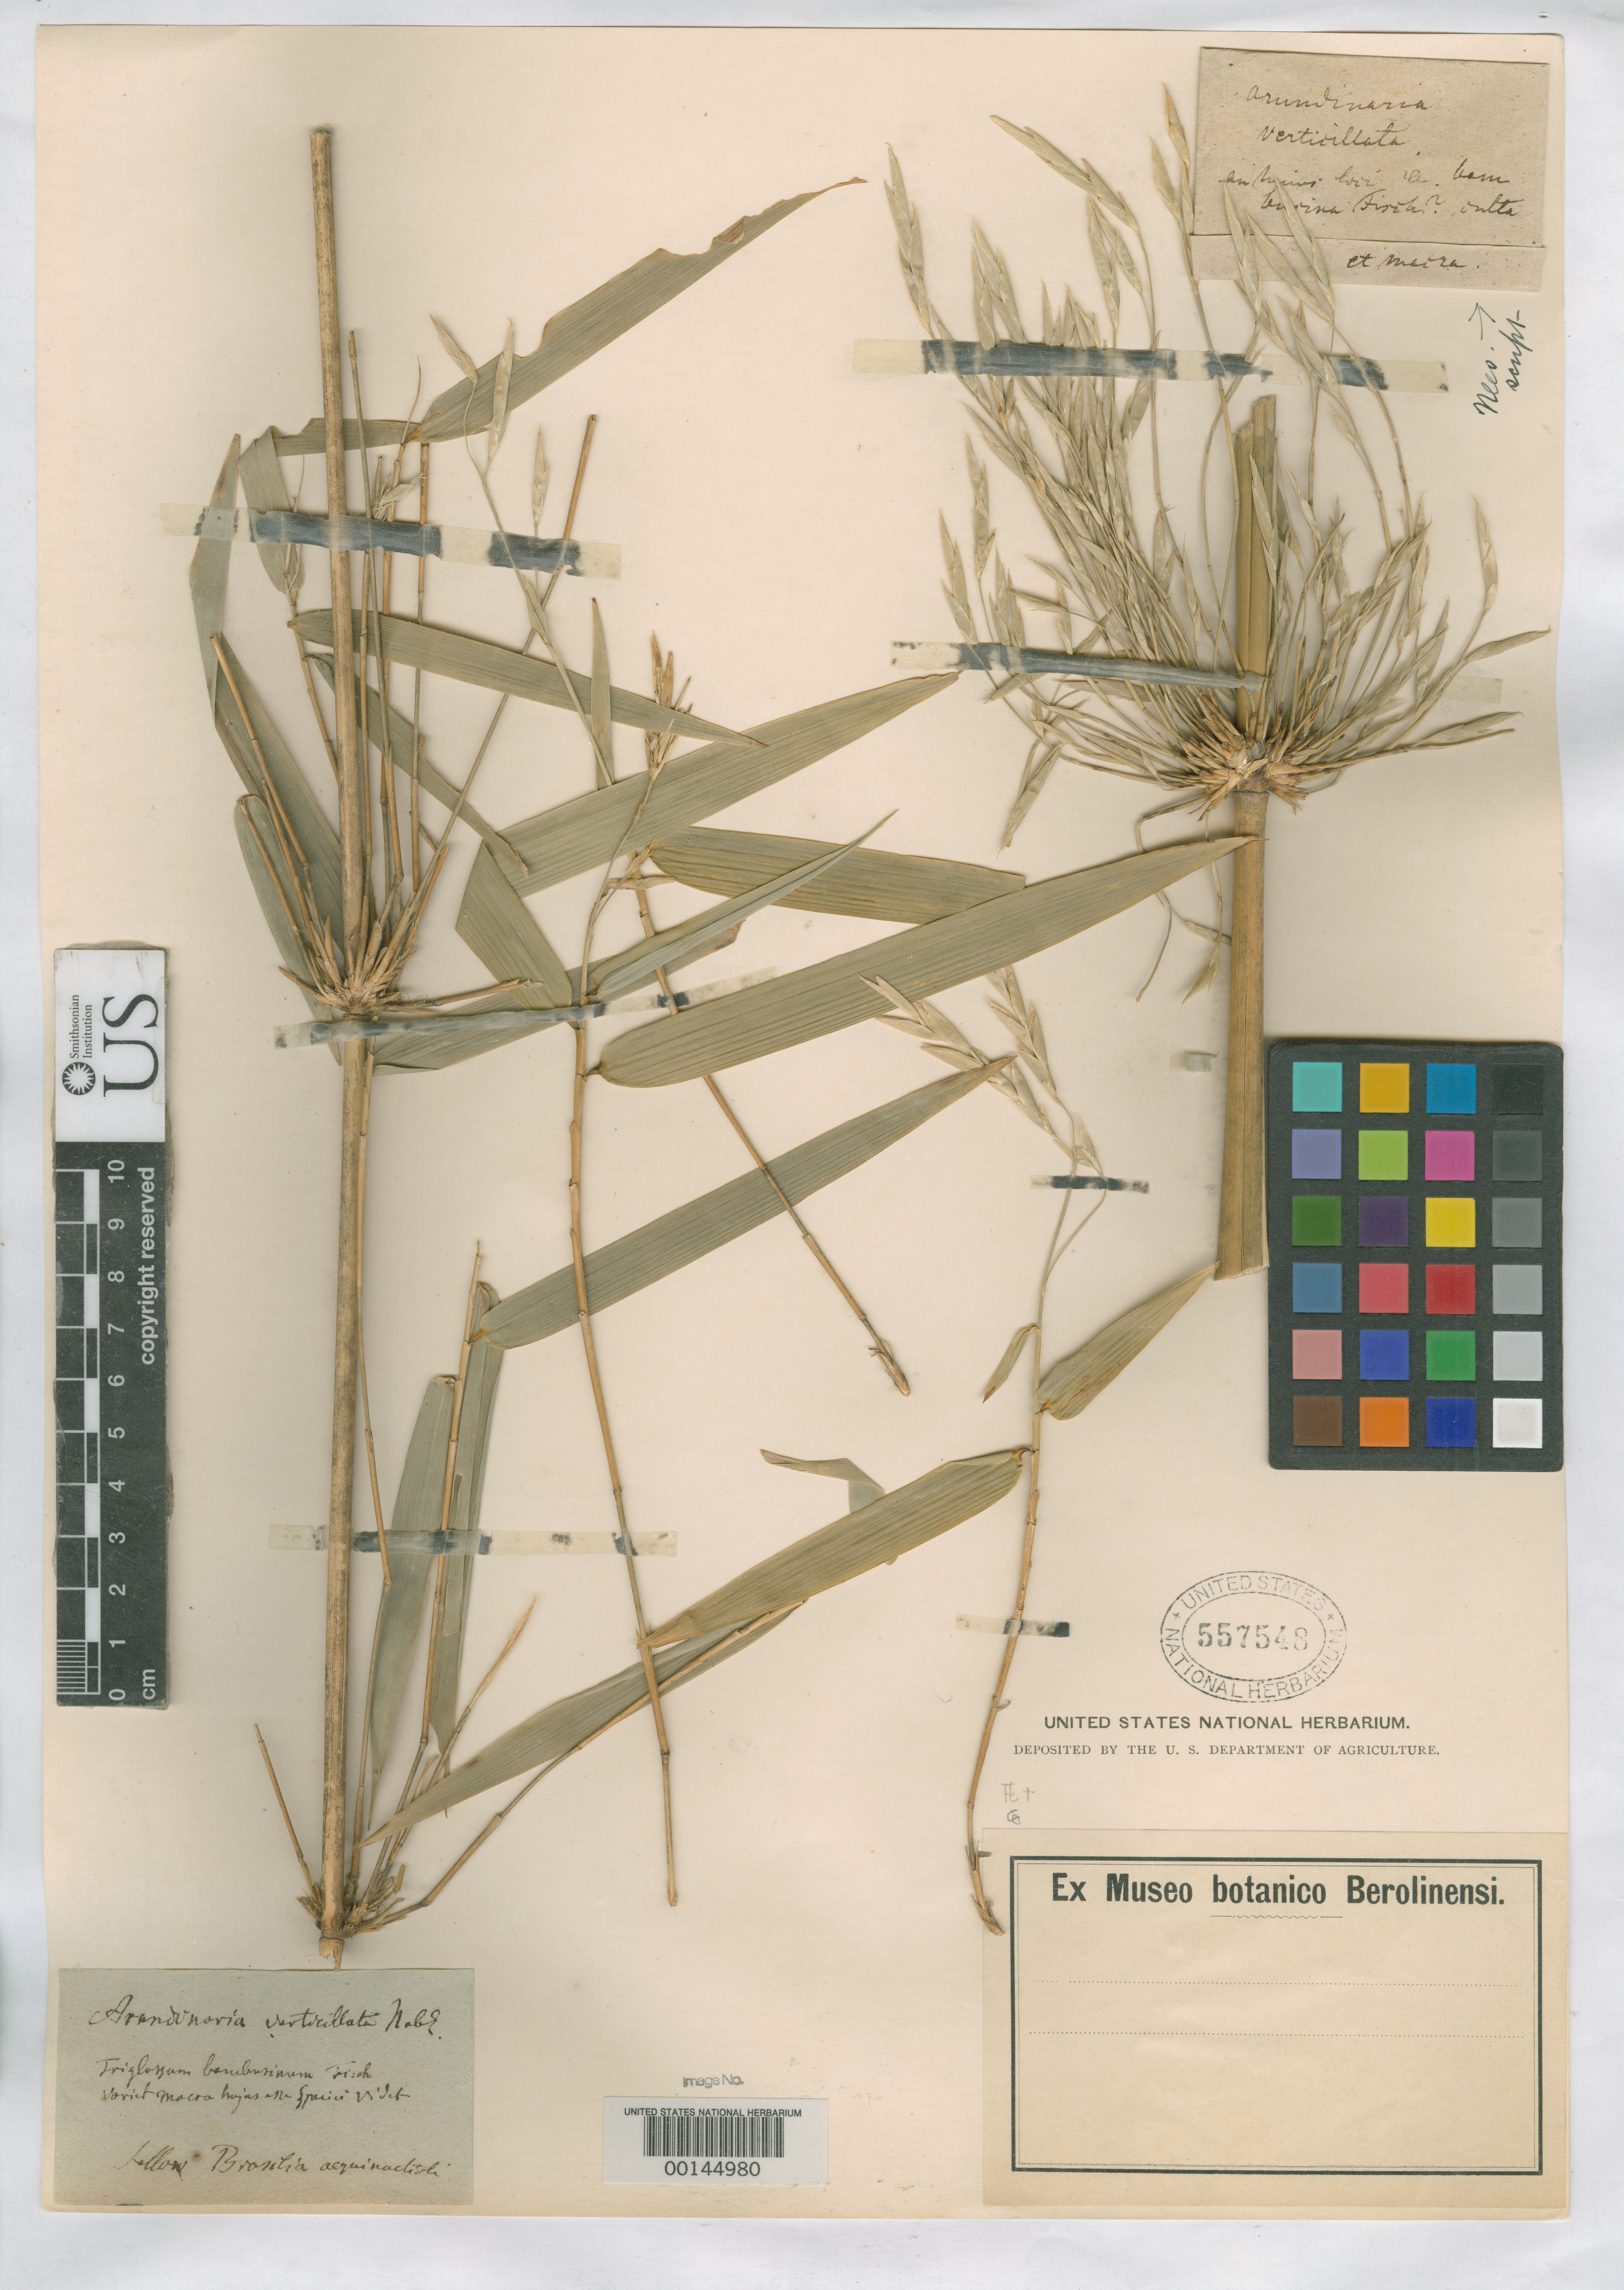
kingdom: Plantae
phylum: Tracheophyta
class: Liliopsida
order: Poales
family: Poaceae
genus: Arundinaria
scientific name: Arundinaria verticillata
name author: Nees in Mart.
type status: Type Fragment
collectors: F. Sellow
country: Brazil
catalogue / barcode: US 557548